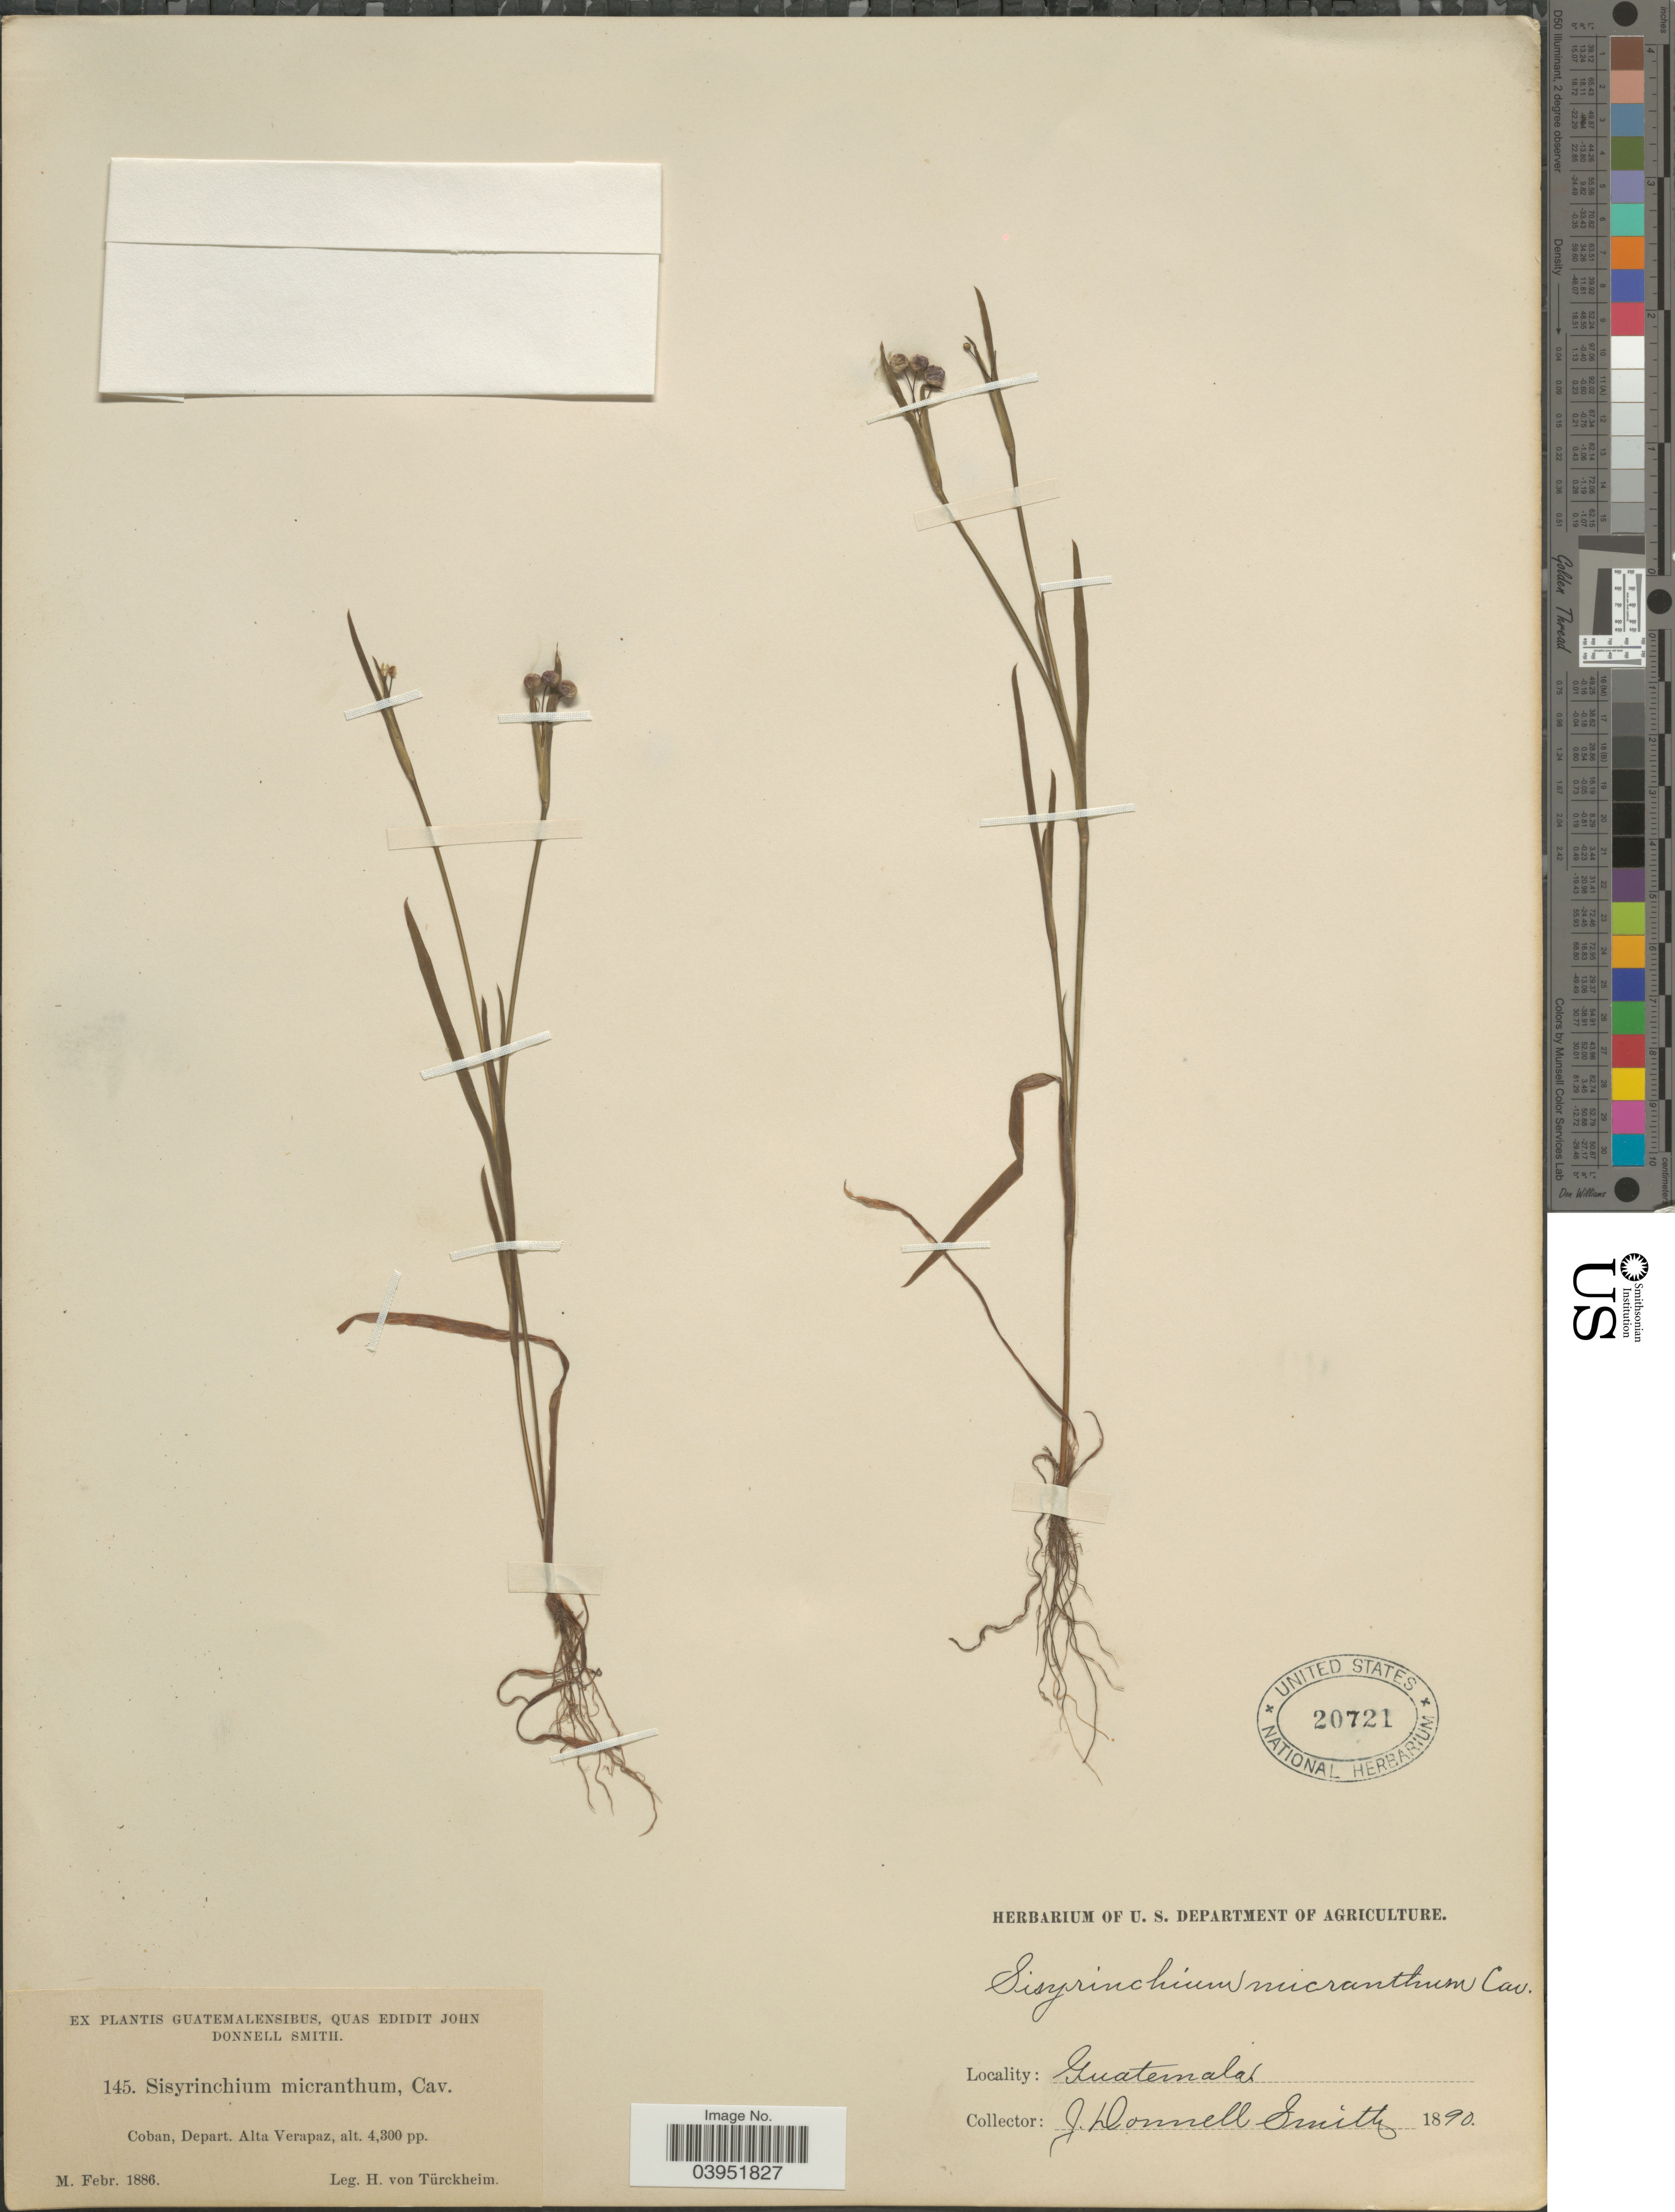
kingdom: Plantae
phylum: Tracheophyta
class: Liliopsida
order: Asparagales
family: Iridaceae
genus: Sisyrinchium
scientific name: Sisyrinchium rosulatum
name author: E.P. Bicknell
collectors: H. von Türckheim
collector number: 145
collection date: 1886-02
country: Guatemala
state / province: Alta Verapaz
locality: Coban, Depart. Alta Verapaz.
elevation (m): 1311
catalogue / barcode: US 20721-2